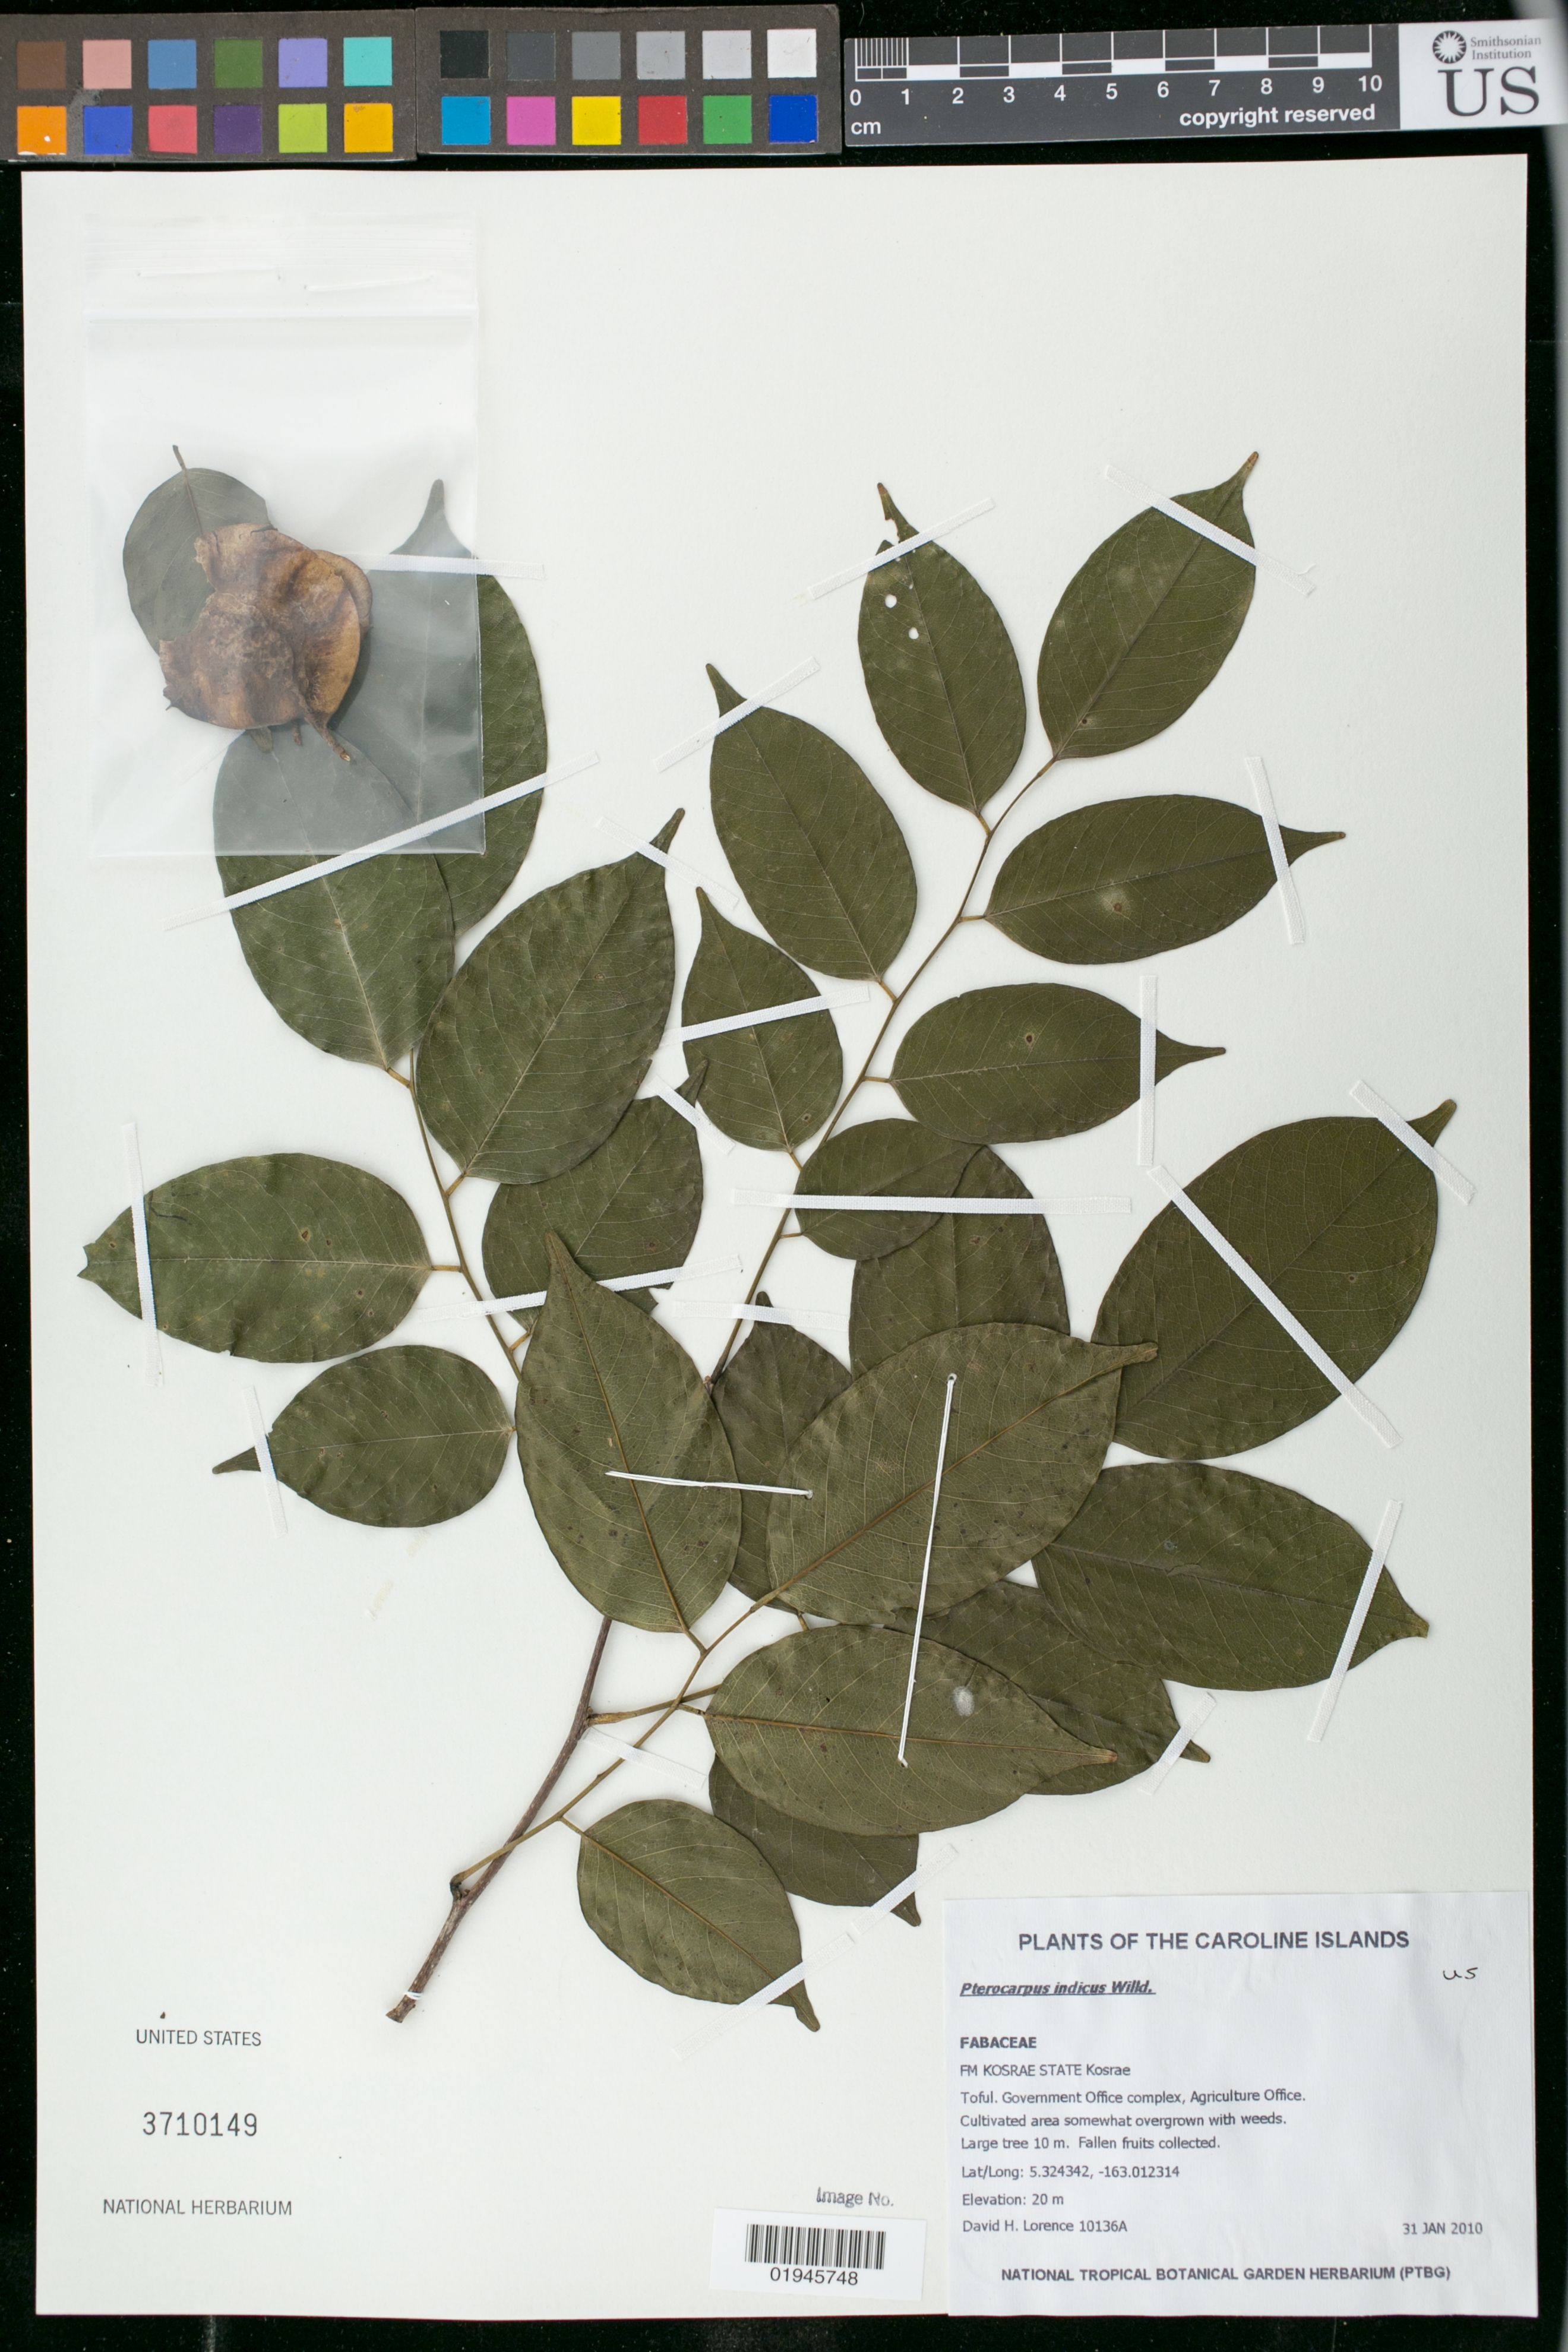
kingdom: Plantae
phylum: Tracheophyta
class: Magnoliopsida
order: Fabales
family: Fabaceae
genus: Pterocarpus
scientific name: Pterocarpus indicus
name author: Willd.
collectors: D. Lorence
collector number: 10136A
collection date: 2010-01-31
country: Micronesia, Federated States of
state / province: Kosrae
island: Kosrae [Kusaie]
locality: Toful. Government Office complex, Agriculture Office.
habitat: Cultivated area somewhat overgrown with weeds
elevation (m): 20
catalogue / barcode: US 3710149